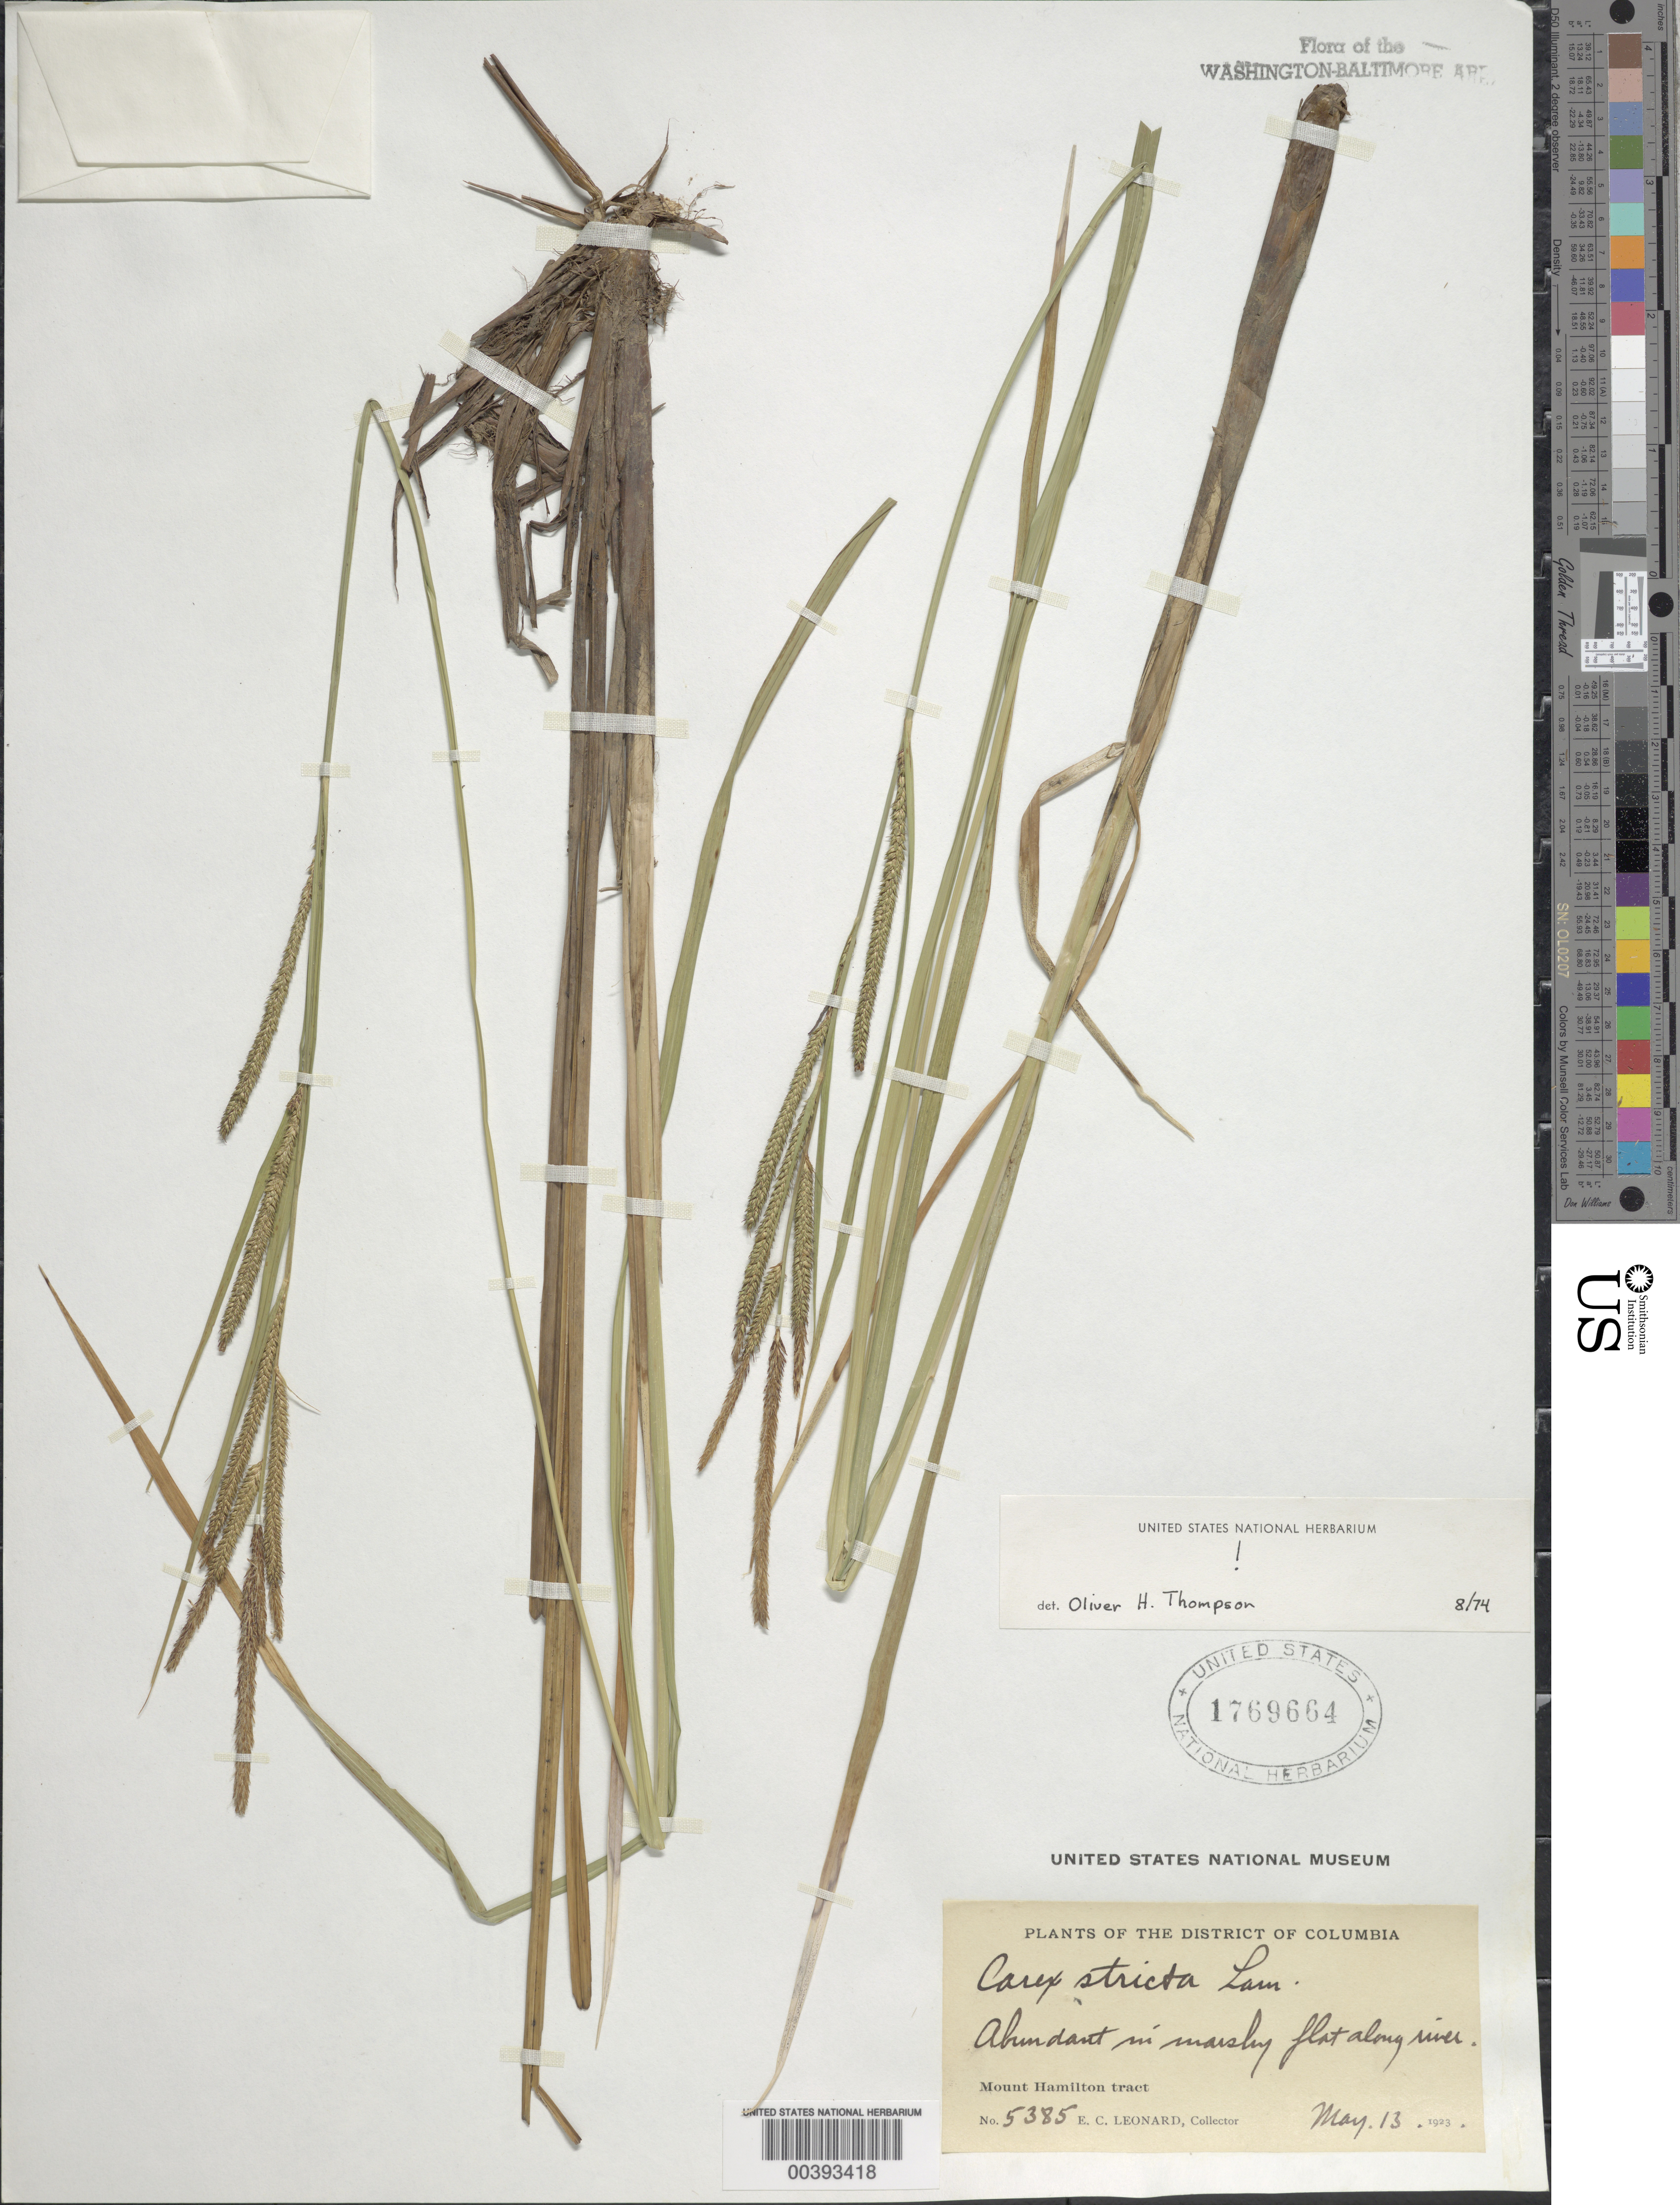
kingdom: Plantae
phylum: Tracheophyta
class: Liliopsida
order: Poales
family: Cyperaceae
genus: Carex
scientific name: Carex stricta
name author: Lam.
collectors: E. C. Leonard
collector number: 5385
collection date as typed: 13 May 1923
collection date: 1923-05-13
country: United States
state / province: District of Columbia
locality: Mount Hamilton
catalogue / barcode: US 1769664